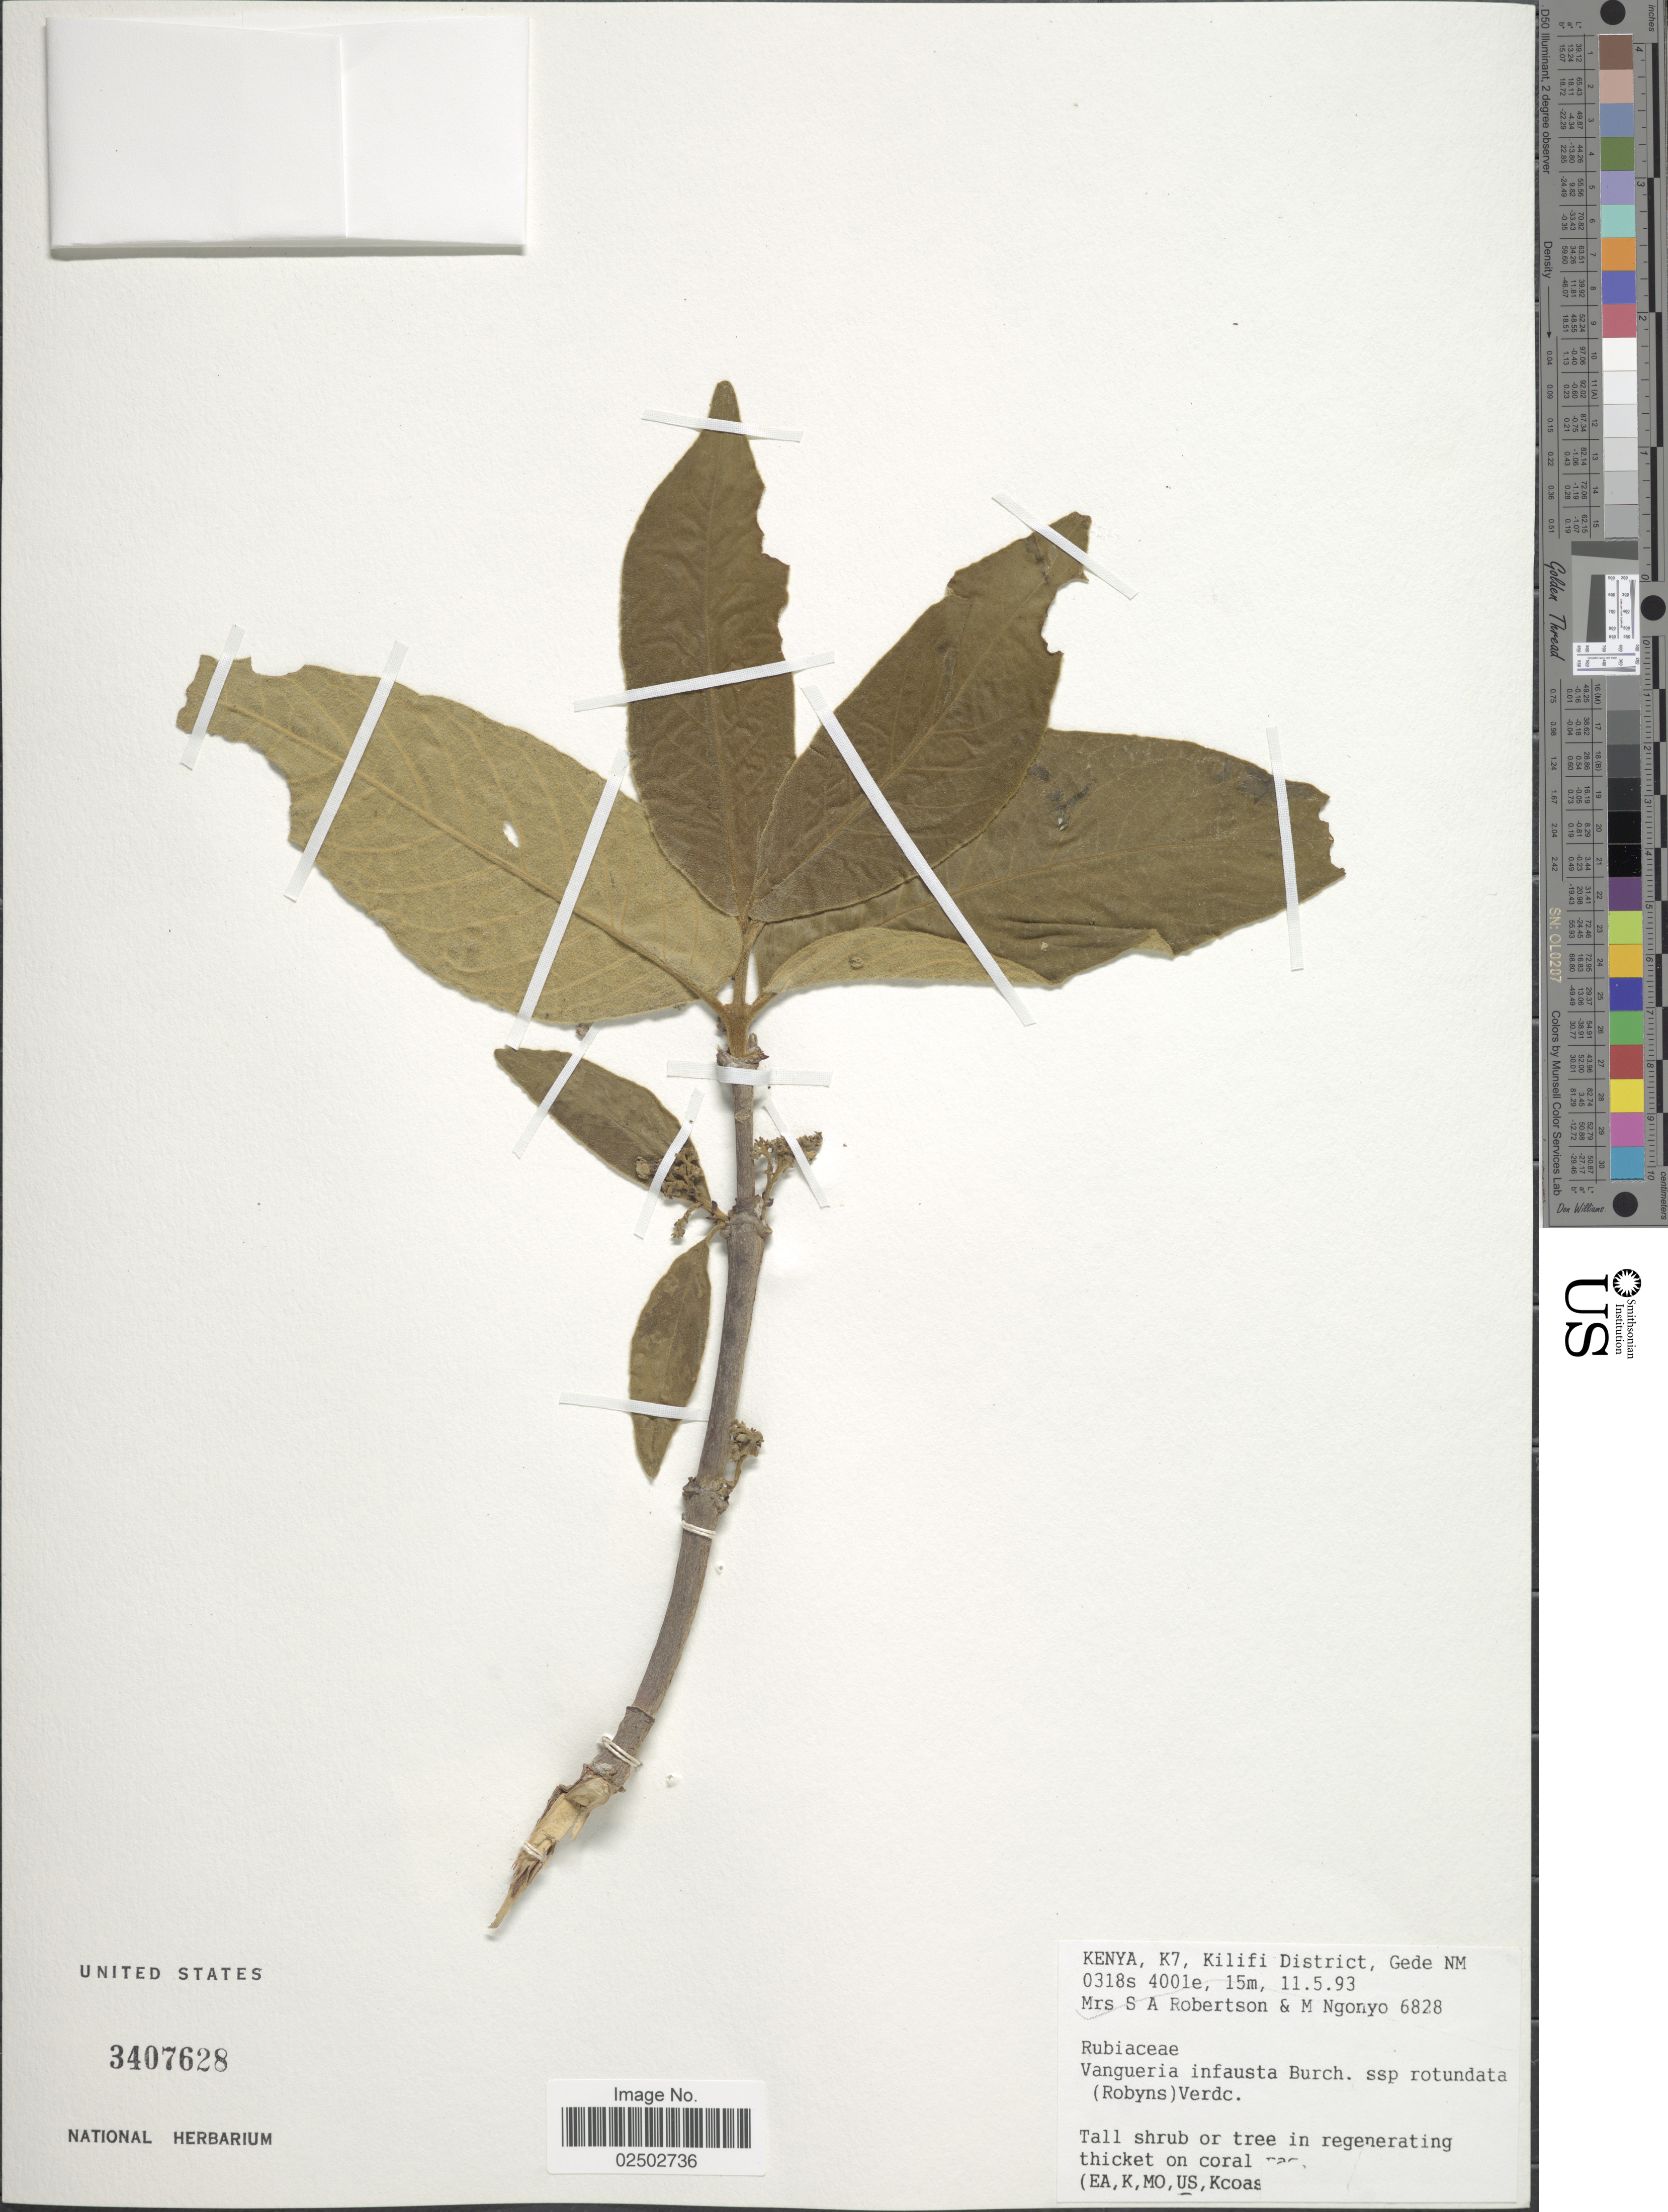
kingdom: Plantae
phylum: Tracheophyta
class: Magnoliopsida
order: Gentianales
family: Rubiaceae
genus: Vangueria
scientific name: Vangueria infausta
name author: D.G. Burch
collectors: Mrs. S. A. Robertson & M. Ngonyo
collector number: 6828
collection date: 1993-05-11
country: Kenya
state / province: Kilifi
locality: K7, Kilifi District, Gede NM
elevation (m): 15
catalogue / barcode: US 3407628